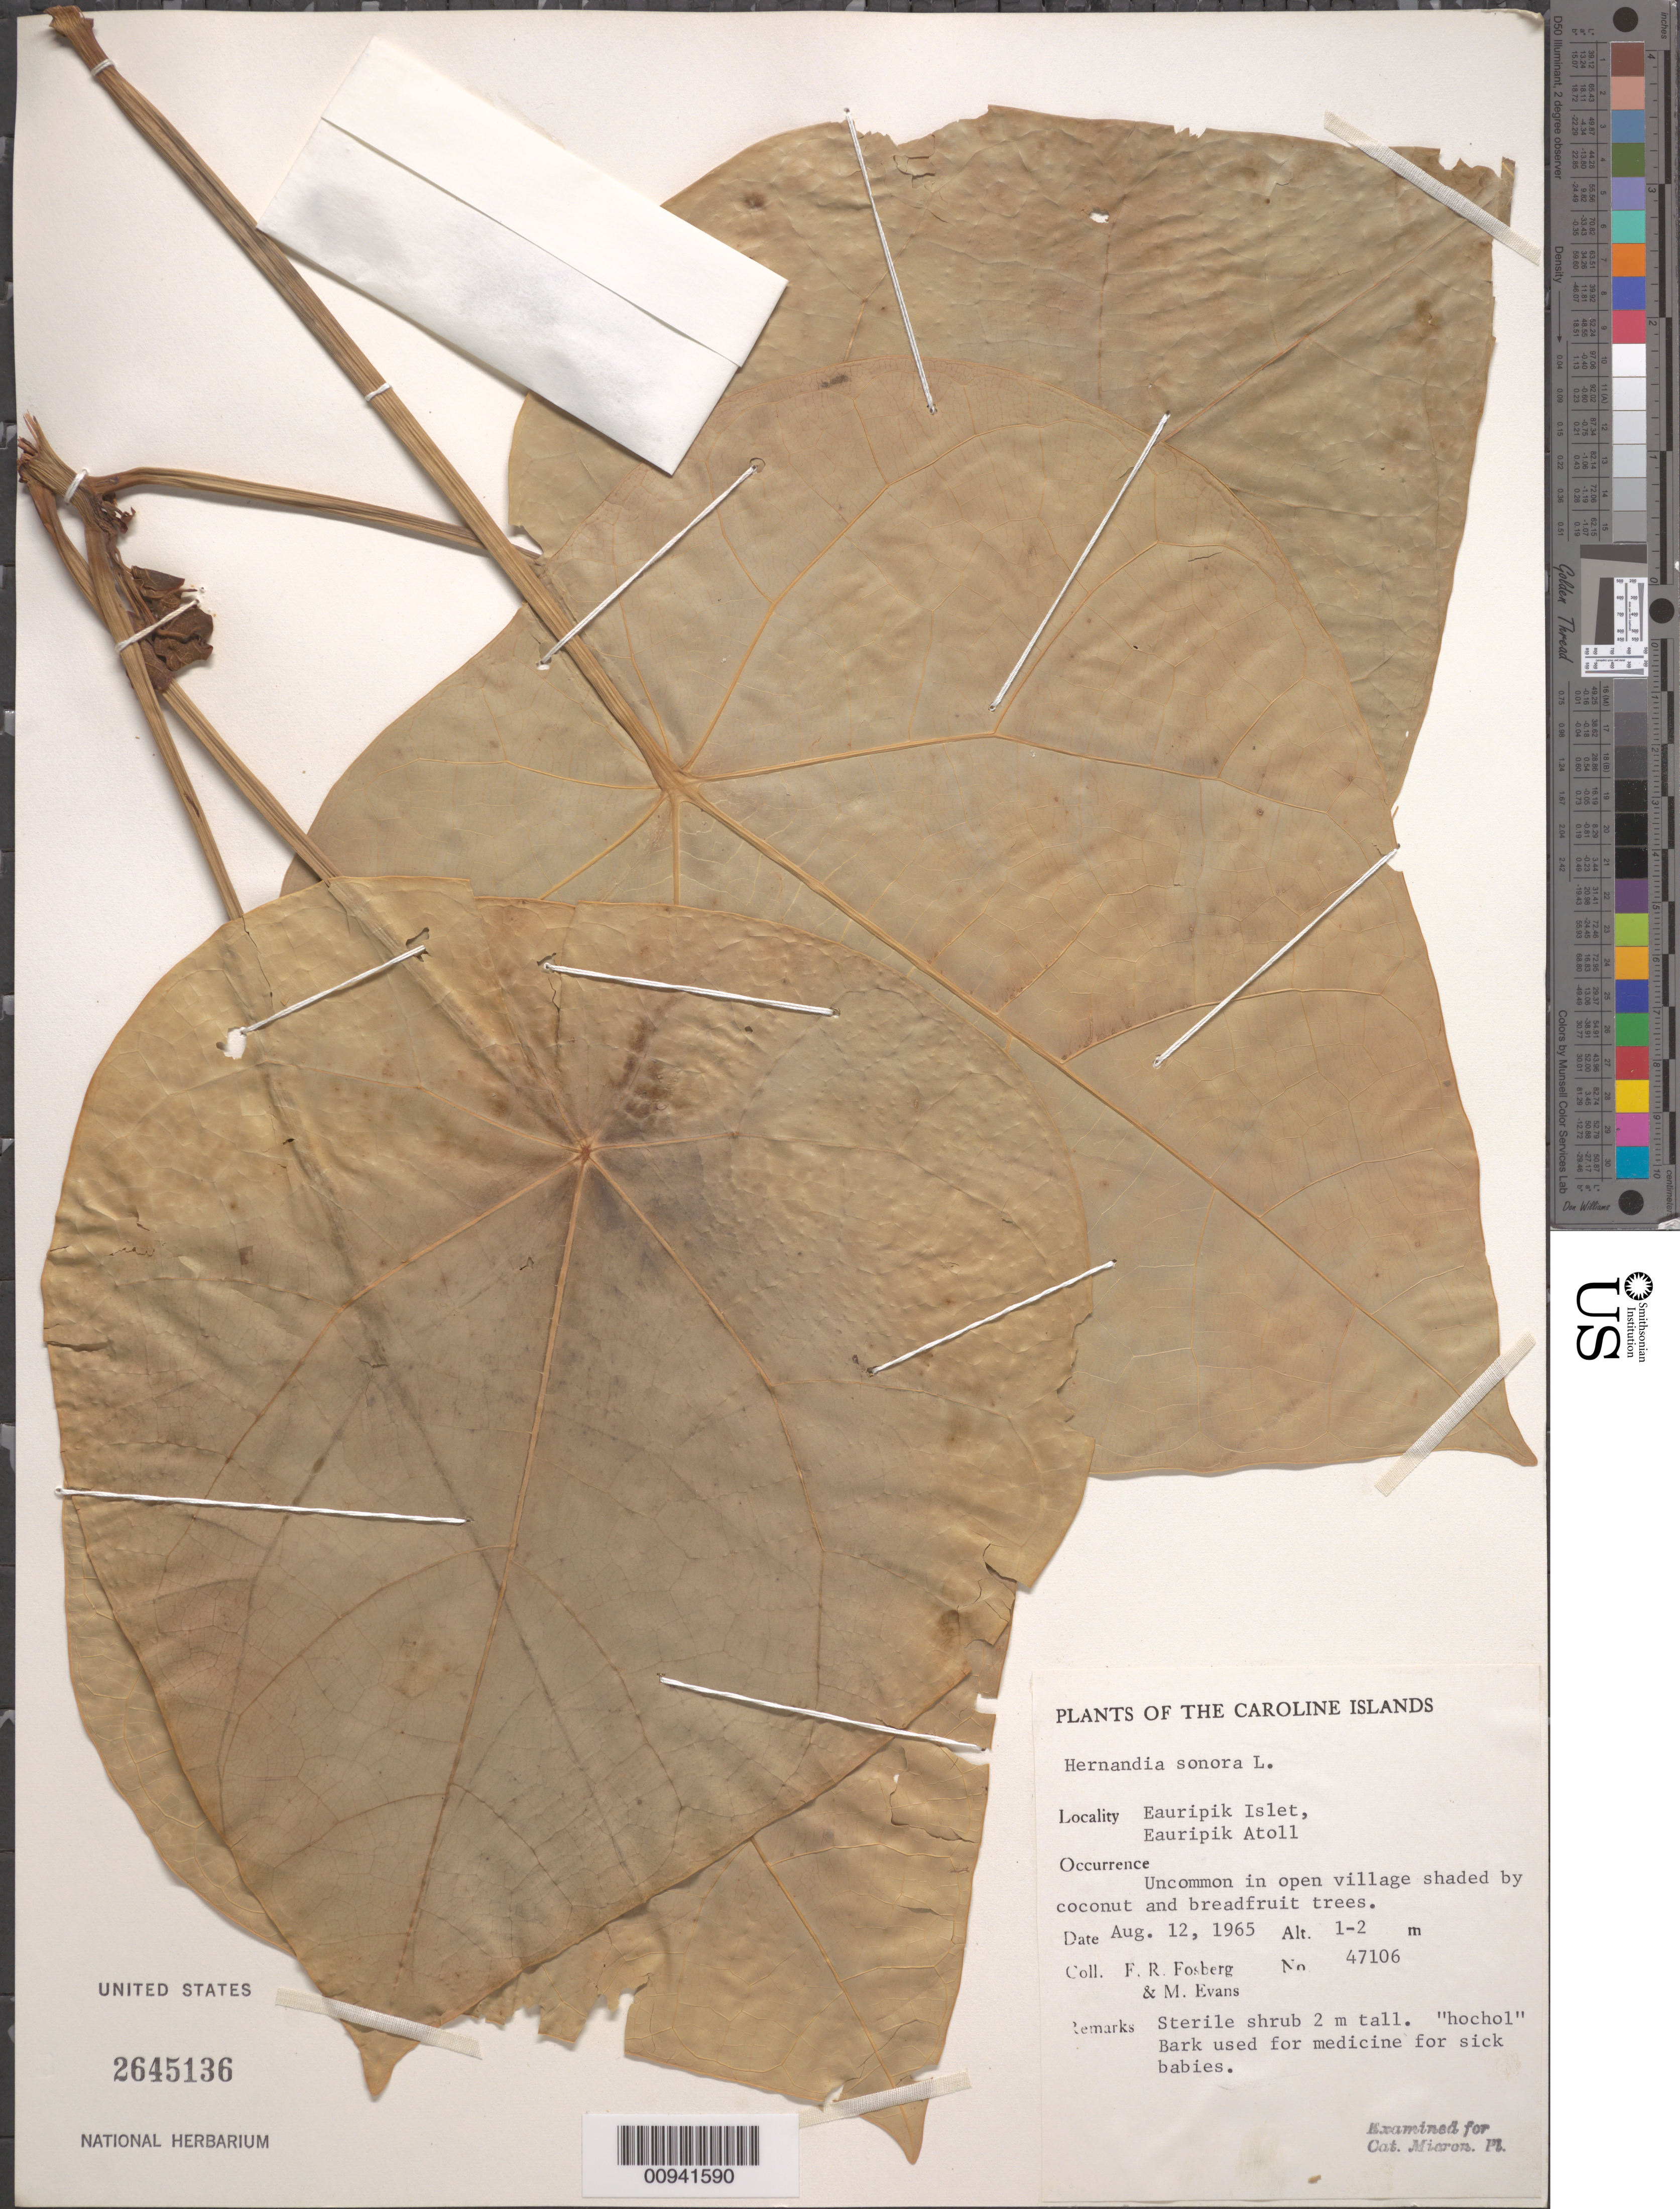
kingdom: Plantae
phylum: Tracheophyta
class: Magnoliopsida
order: Laurales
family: Hernandiaceae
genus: Hernandia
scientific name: Hernandia nymphaeifolia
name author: (C. Presl) Kubitzki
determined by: Strong, M. T., (US), Smithsonian Institution - National Museum of Natural History (UNITED STATES)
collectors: F. R. Fosberg & M. Evans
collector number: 47106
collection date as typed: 12 Aug 1965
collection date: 1965-08-12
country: Micronesia, Federated States of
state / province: Yap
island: Eauripik Atoll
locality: Eauripik Islet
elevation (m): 1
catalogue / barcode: US 2645136